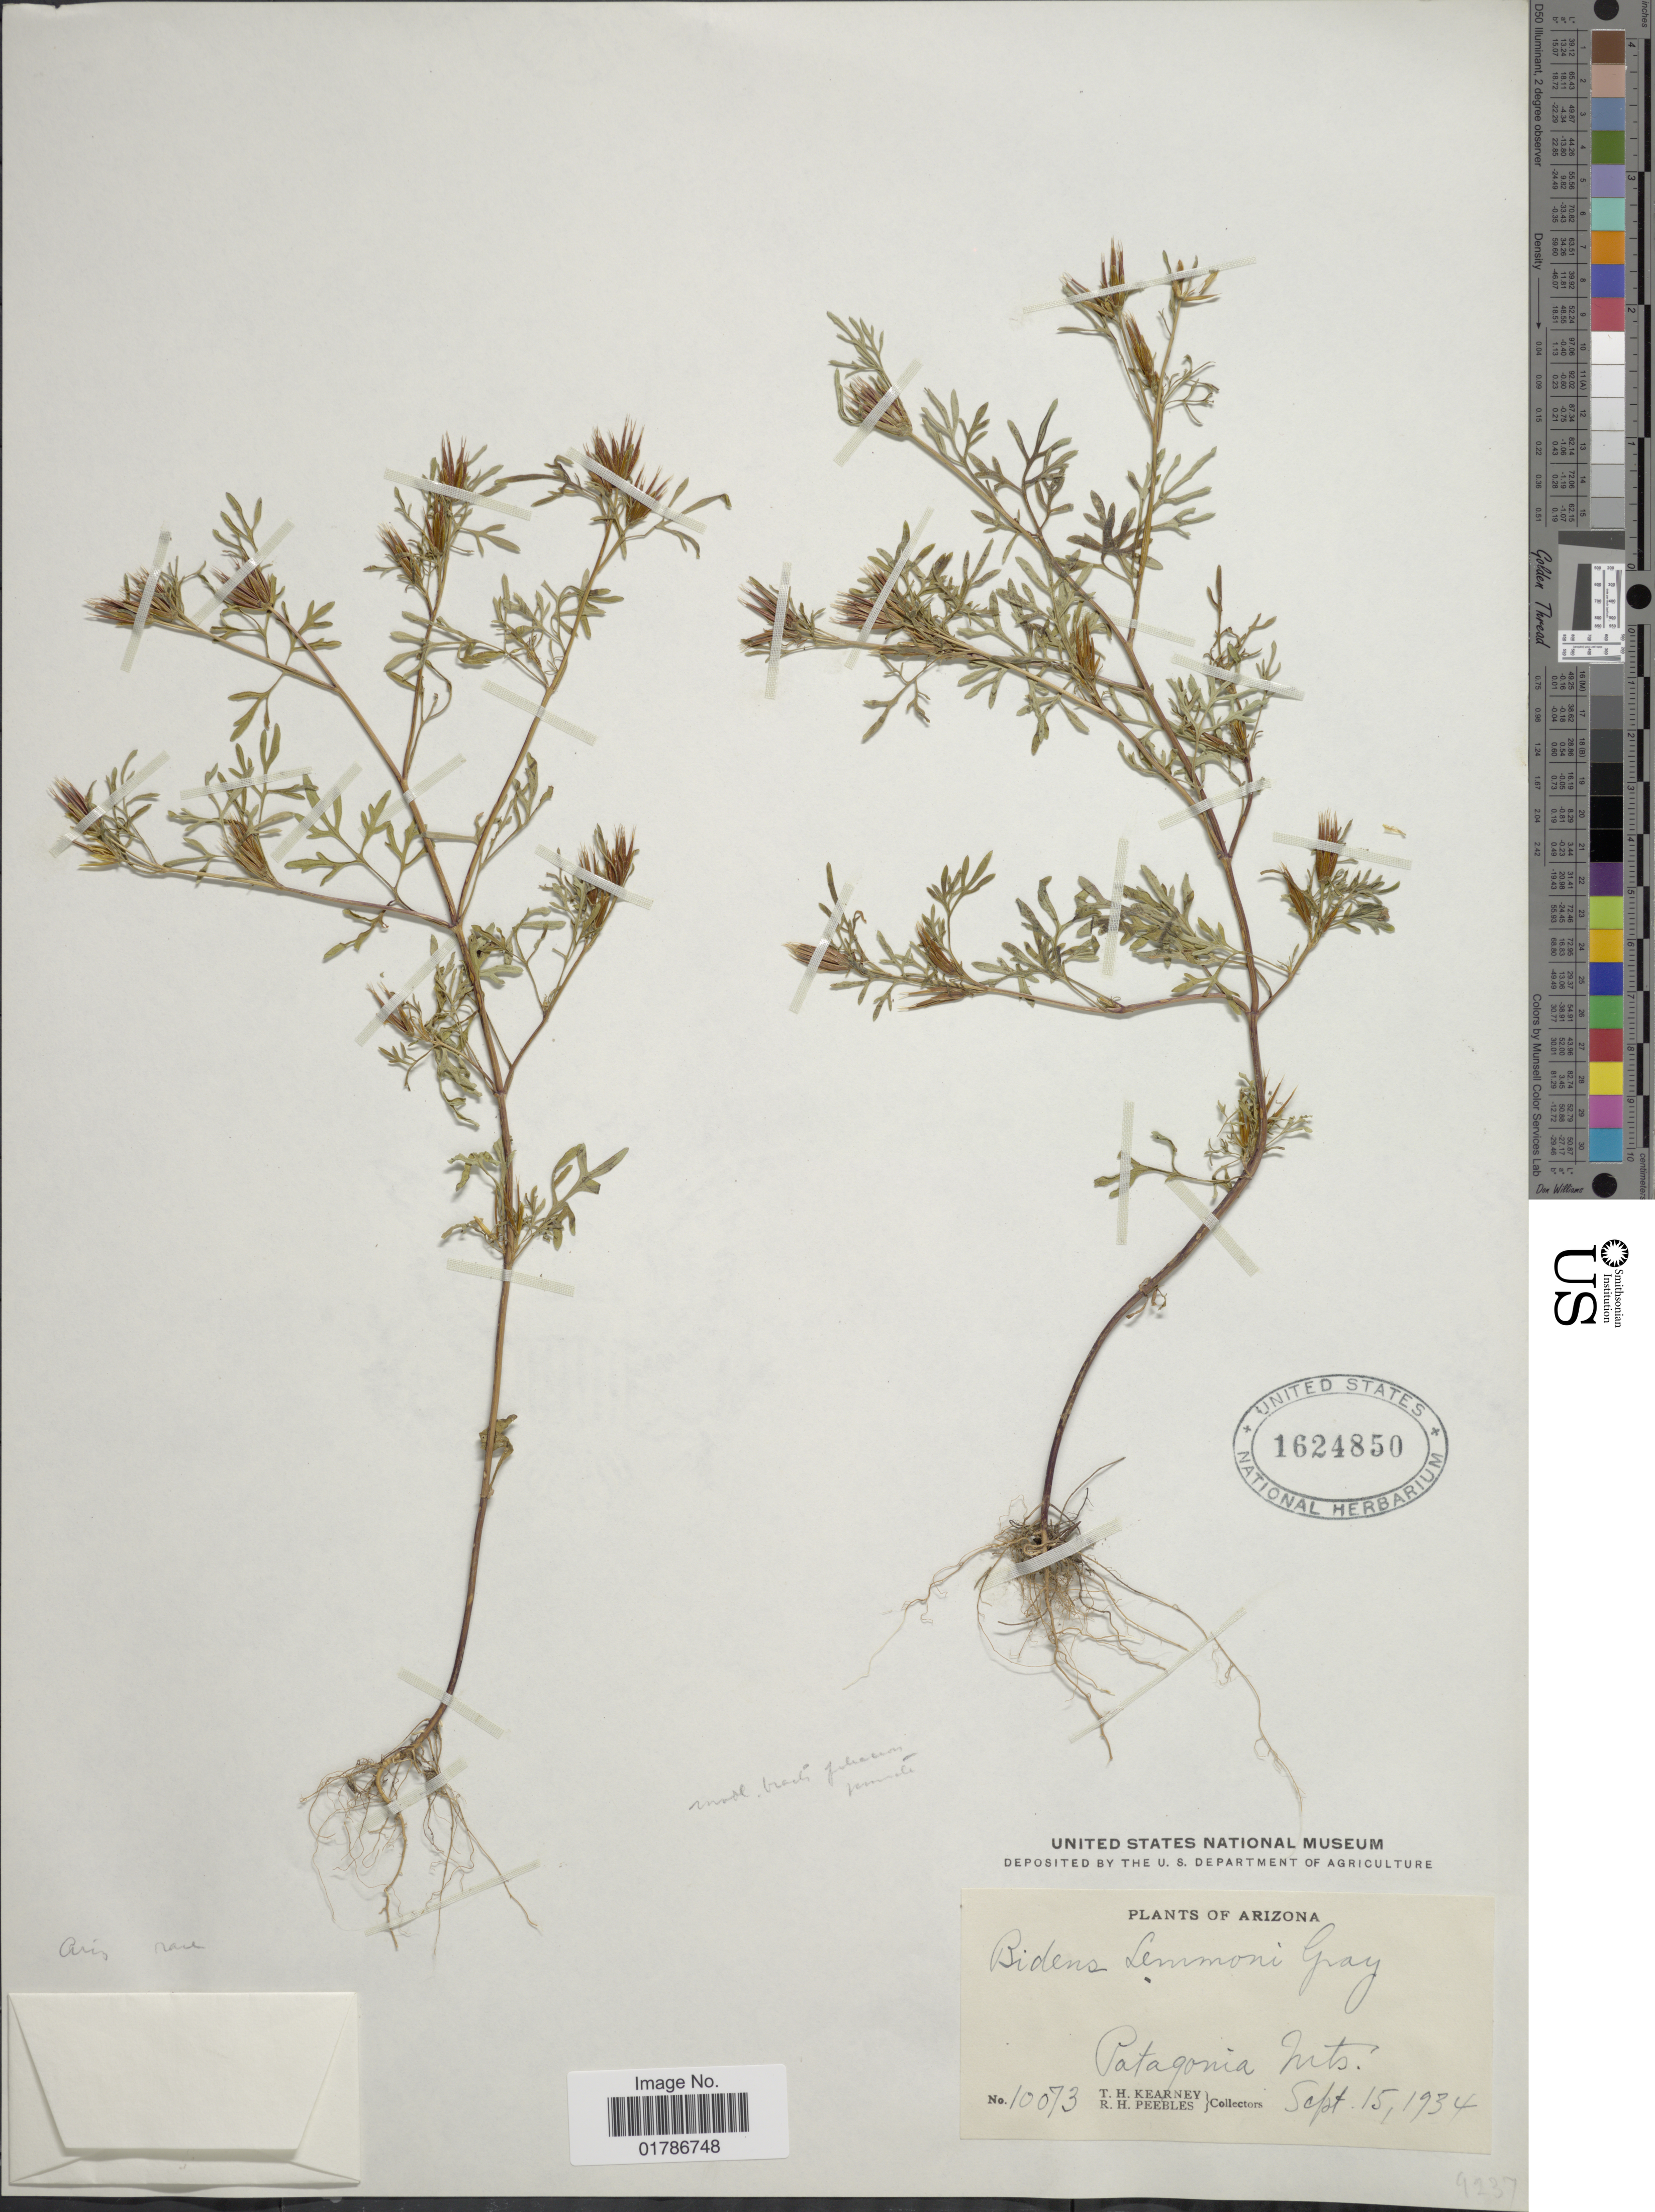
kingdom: Plantae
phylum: Tracheophyta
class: Magnoliopsida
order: Asterales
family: Asteraceae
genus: Bidens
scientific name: Bidens lemmonii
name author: A. Gray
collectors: T. H. Kearney & R. H. Peebles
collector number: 10073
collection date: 1934-09-15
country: United States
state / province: Arizona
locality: Patagonia mts.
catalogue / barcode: US 1624850